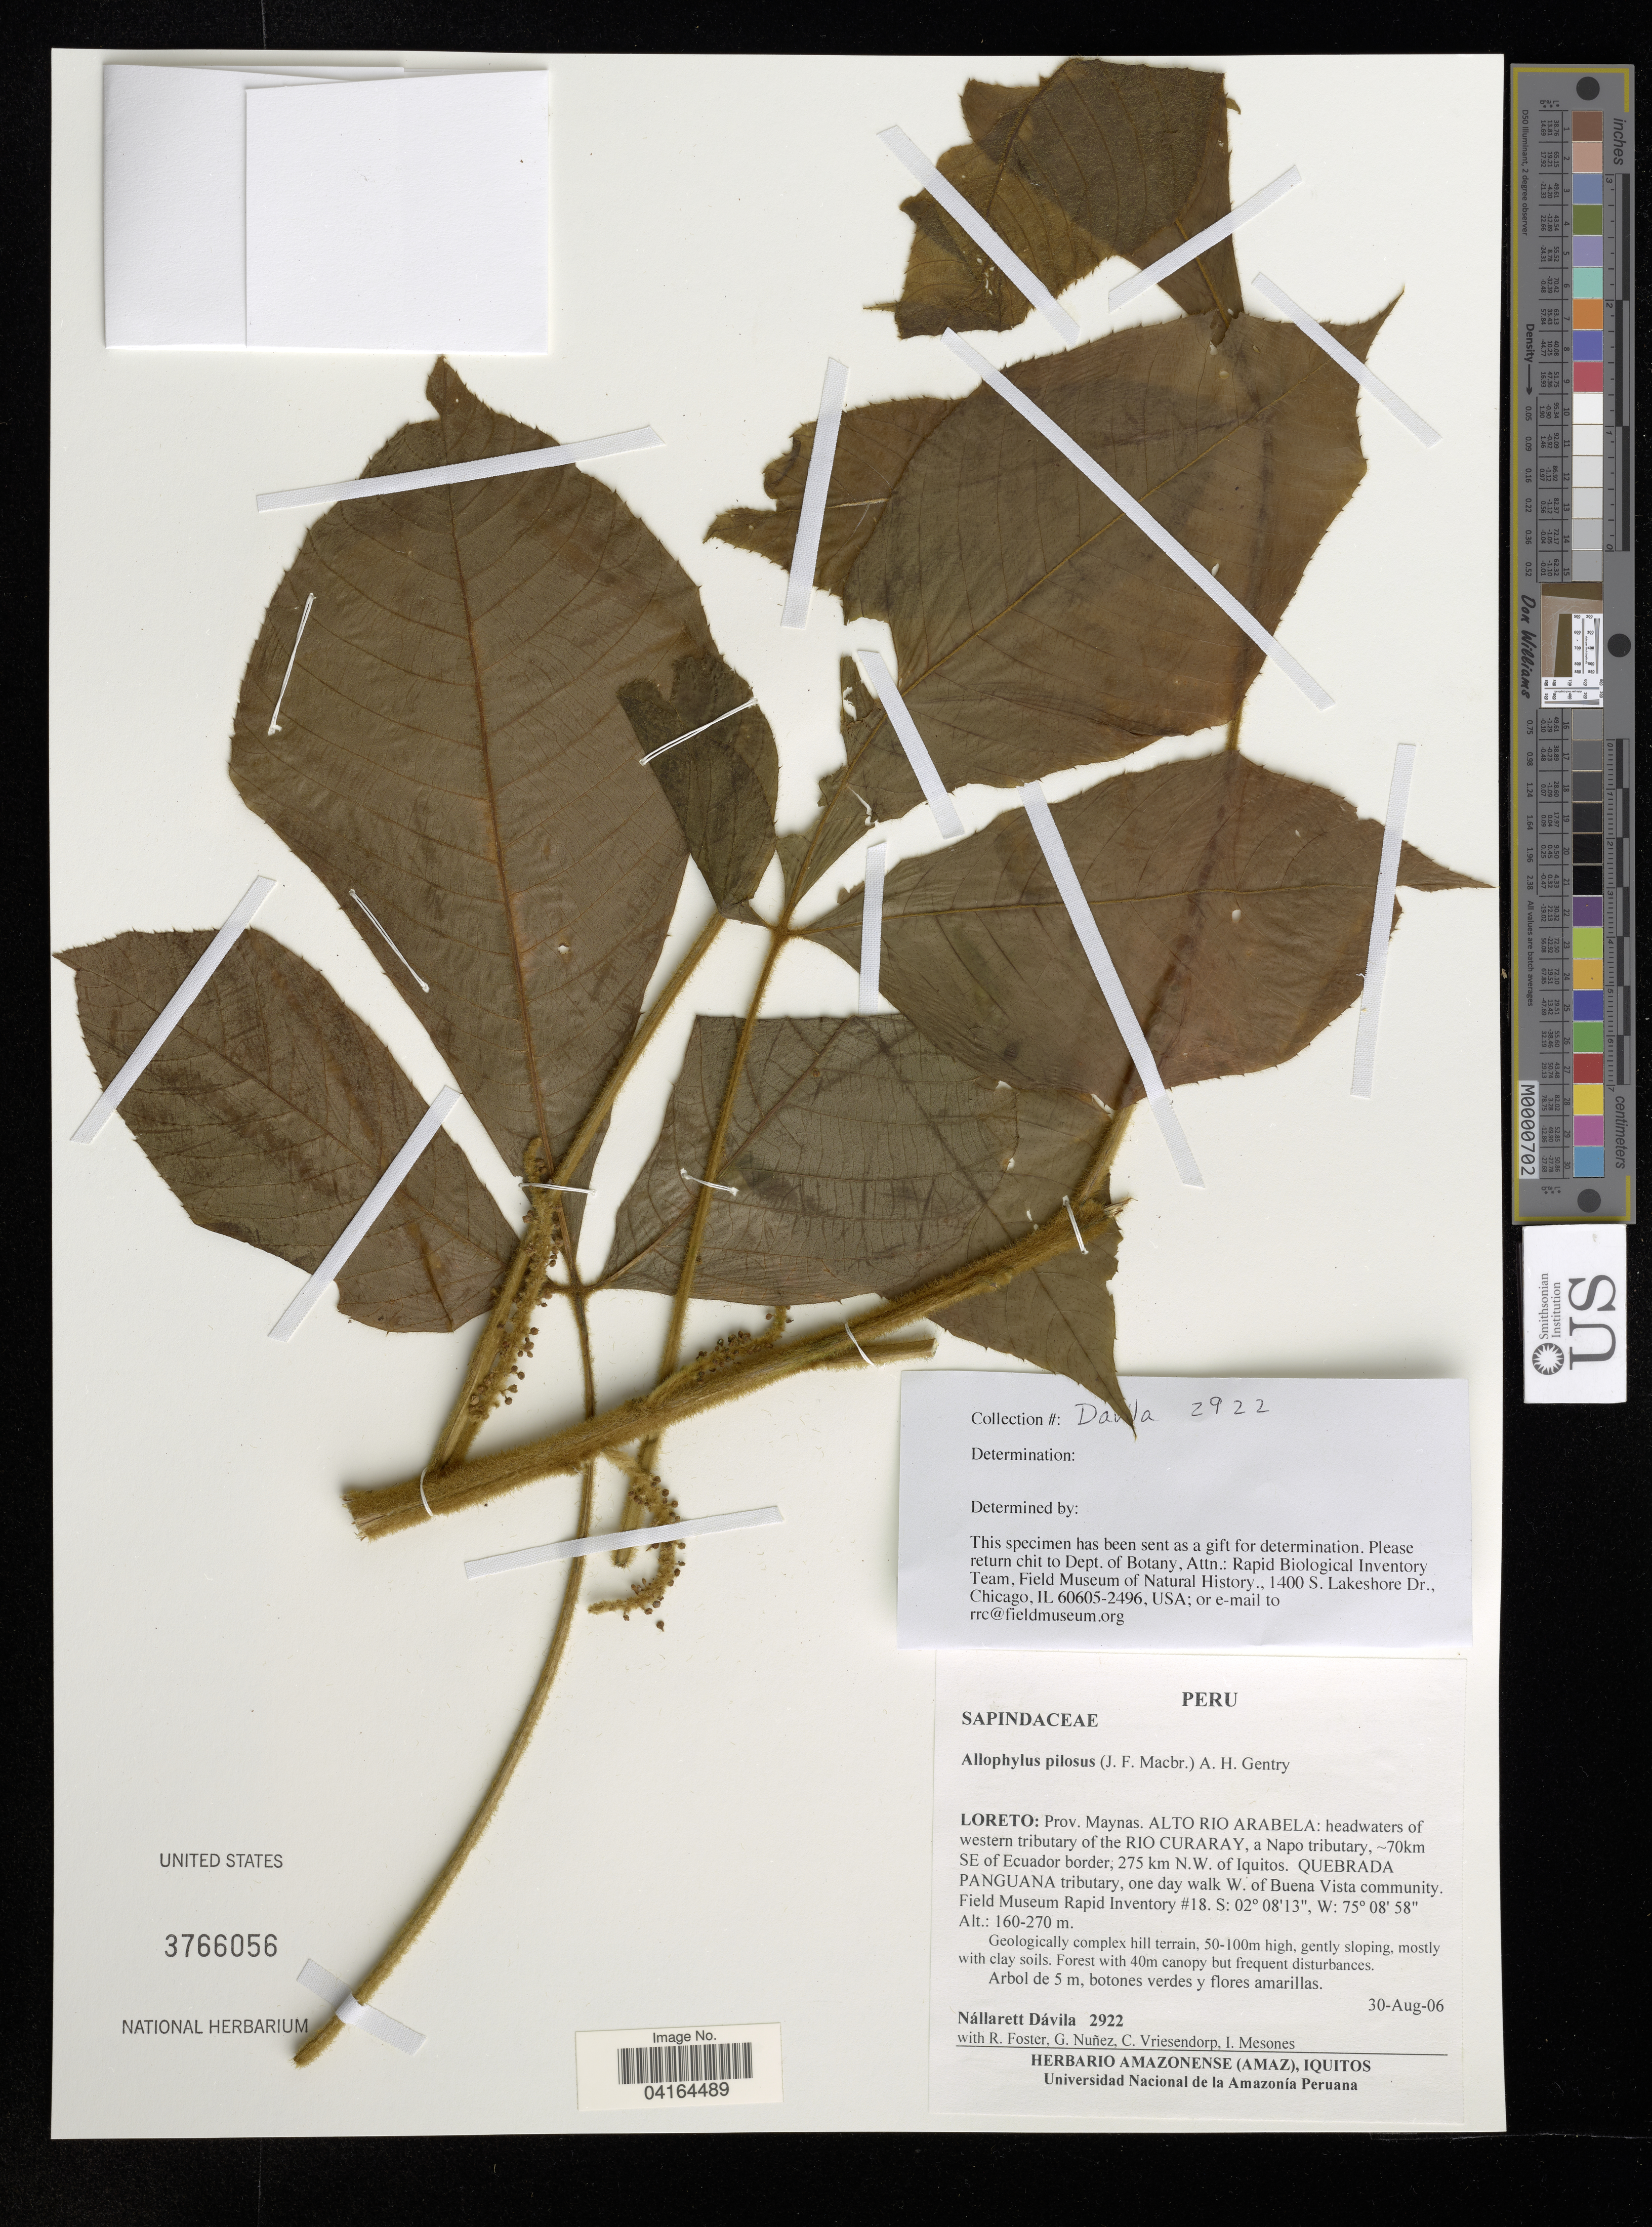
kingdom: Plantae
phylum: Tracheophyta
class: Magnoliopsida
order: Sapindales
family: Sapindaceae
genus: Allophylus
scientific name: Allophylus pilosus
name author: (J.F. Macbr.) A.H. Gentry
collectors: N. Dávila, R. Foster, G. Nuñez, C. Vriesendorp & I. Mesones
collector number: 2922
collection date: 1906-08-30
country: Peru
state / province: Loreto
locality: Prov. Maynas. Alto Rio Arabela: headwaters of western tributary of the Rio Curaray, a Napo tributary, ~70km SE of Ecuador border; 275 km N.W. of Iquitos. Quebrada Panguana tributary, one day walk W. of Buena Vista community. Field Museum Rapid Inventory #18.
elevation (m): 160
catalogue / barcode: US 3766056